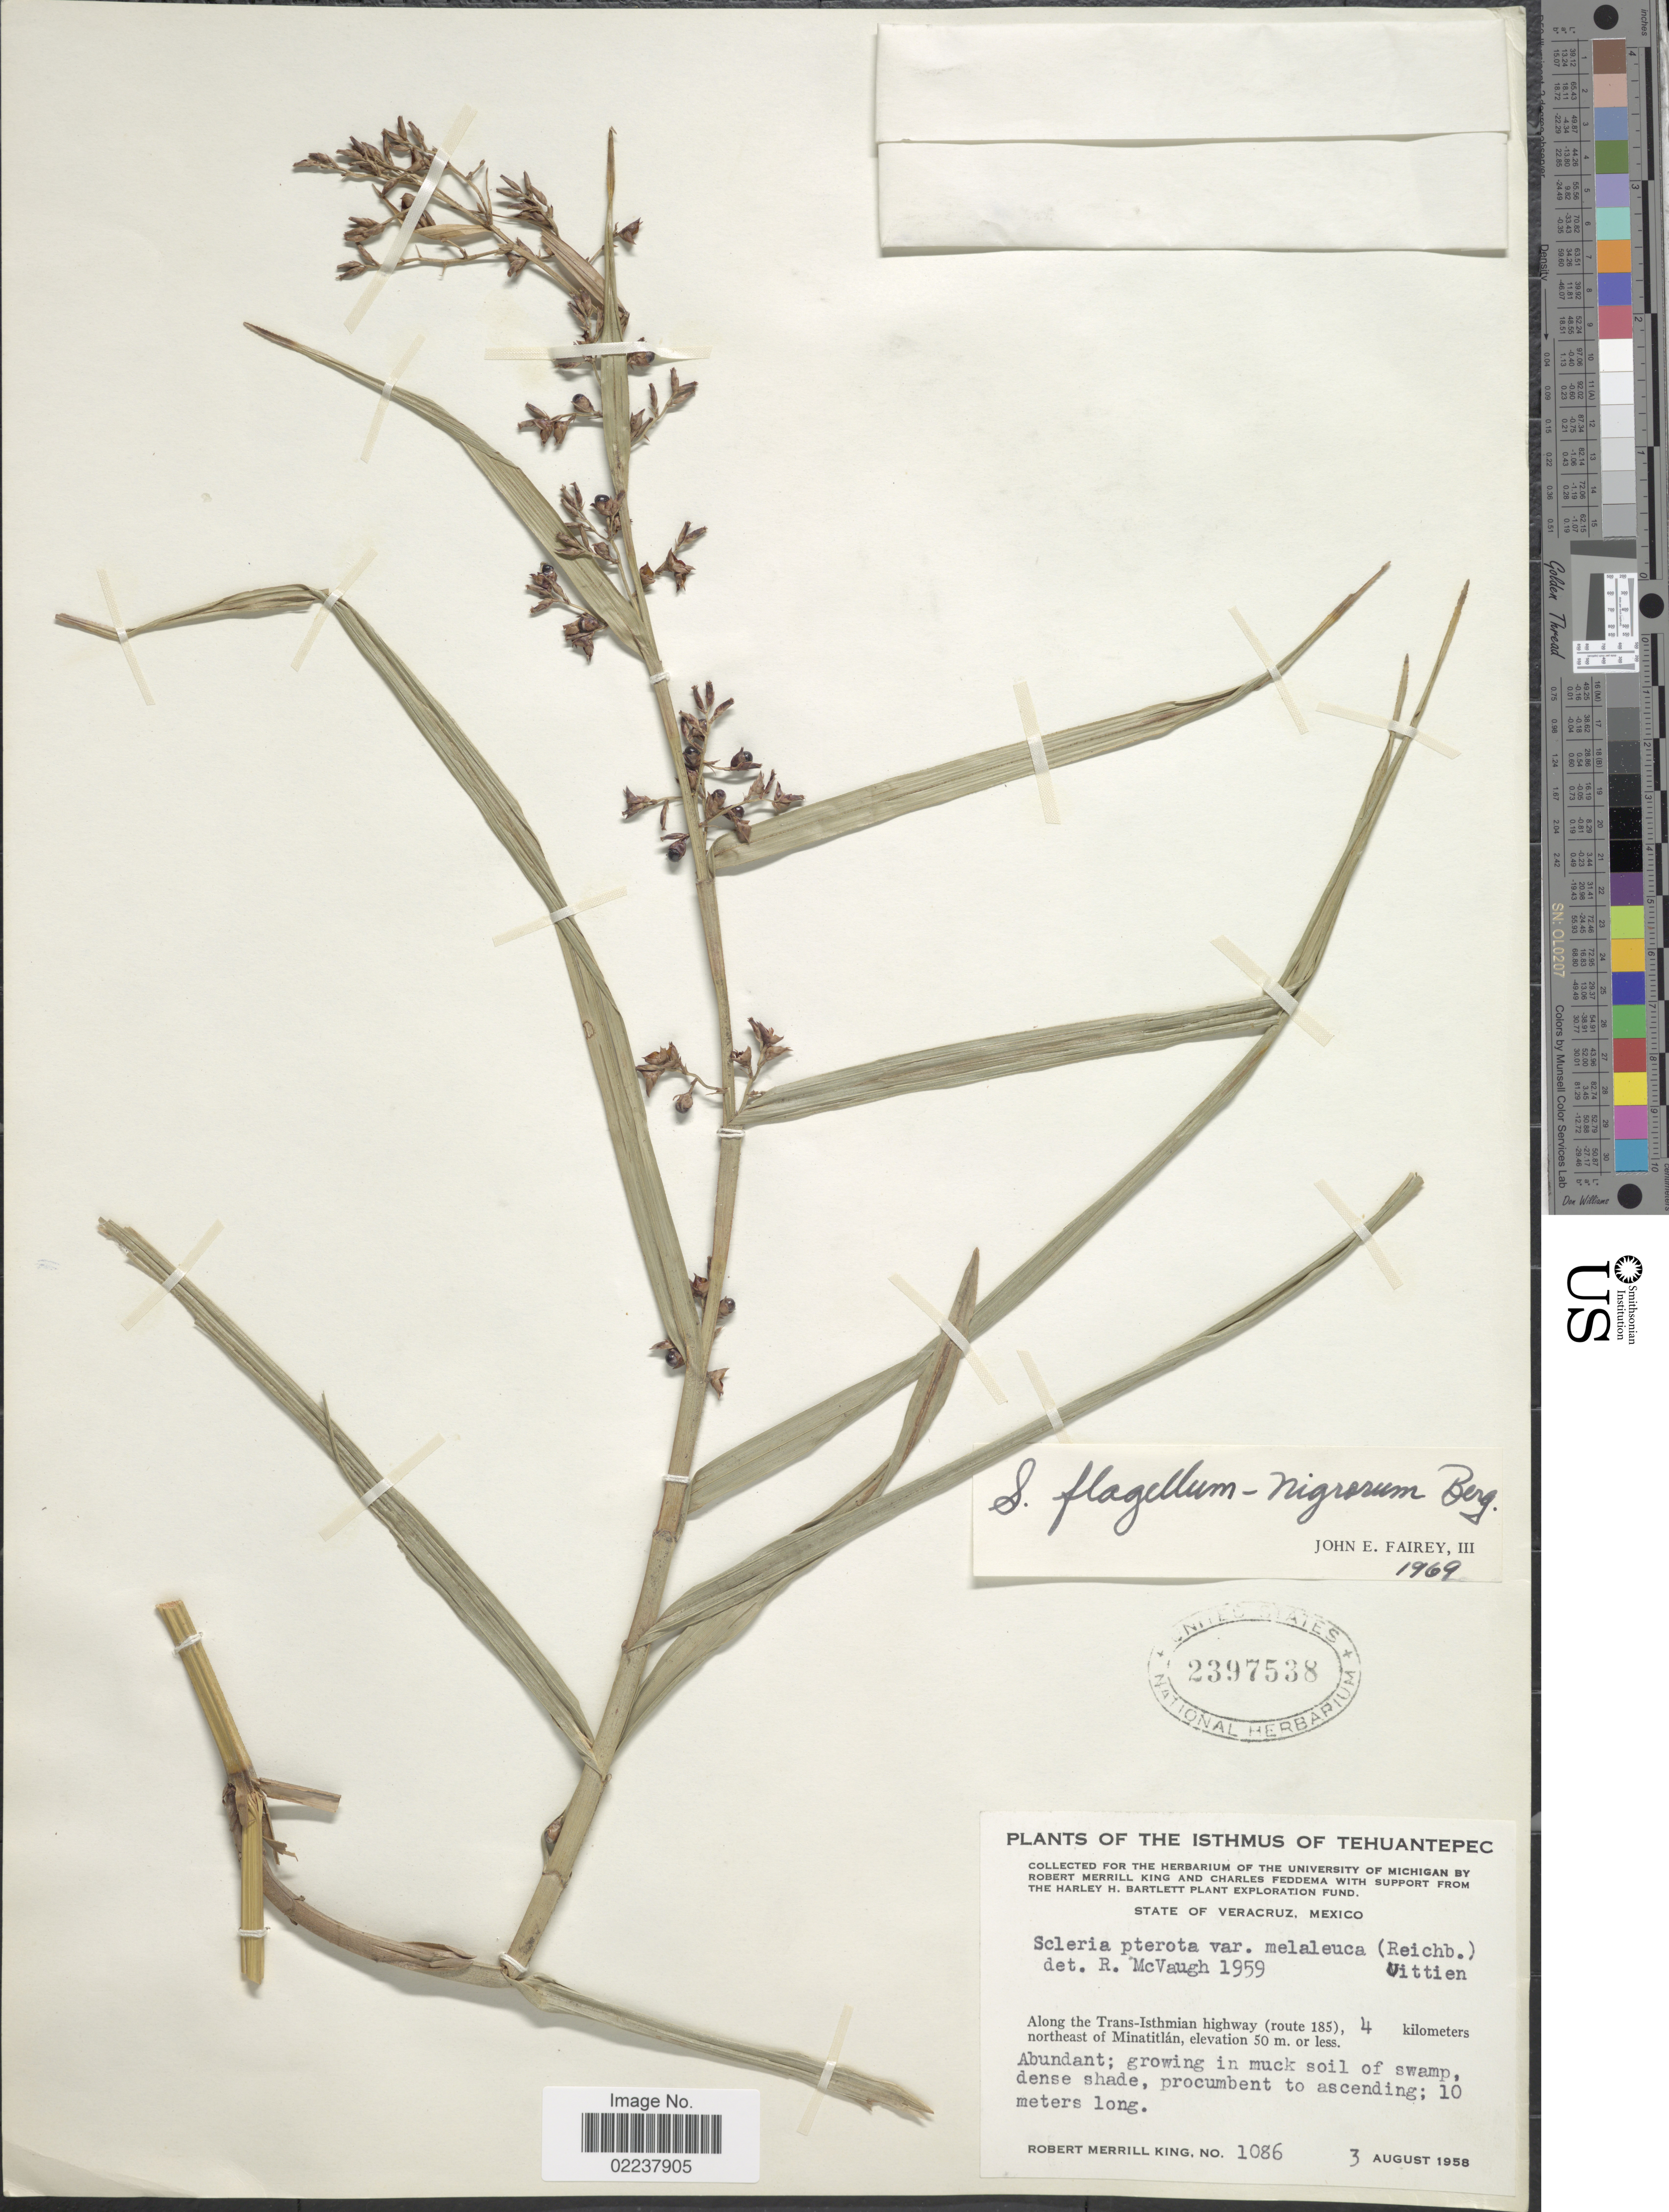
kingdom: Plantae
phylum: Tracheophyta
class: Liliopsida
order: Poales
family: Cyperaceae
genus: Scleria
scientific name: Scleria flagellum-nigrorum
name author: P.J. Bergius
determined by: Fairey, J. E.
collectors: R. M. King & C. Feddema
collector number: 1086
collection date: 1958-08-03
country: Mexico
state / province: Veracruz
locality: The Isthmus of Tehuantepec, Along the Trans-Isthmian highway (route 185), 4 kilometers northeast of Minatitlan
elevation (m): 50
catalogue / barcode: US 2397538